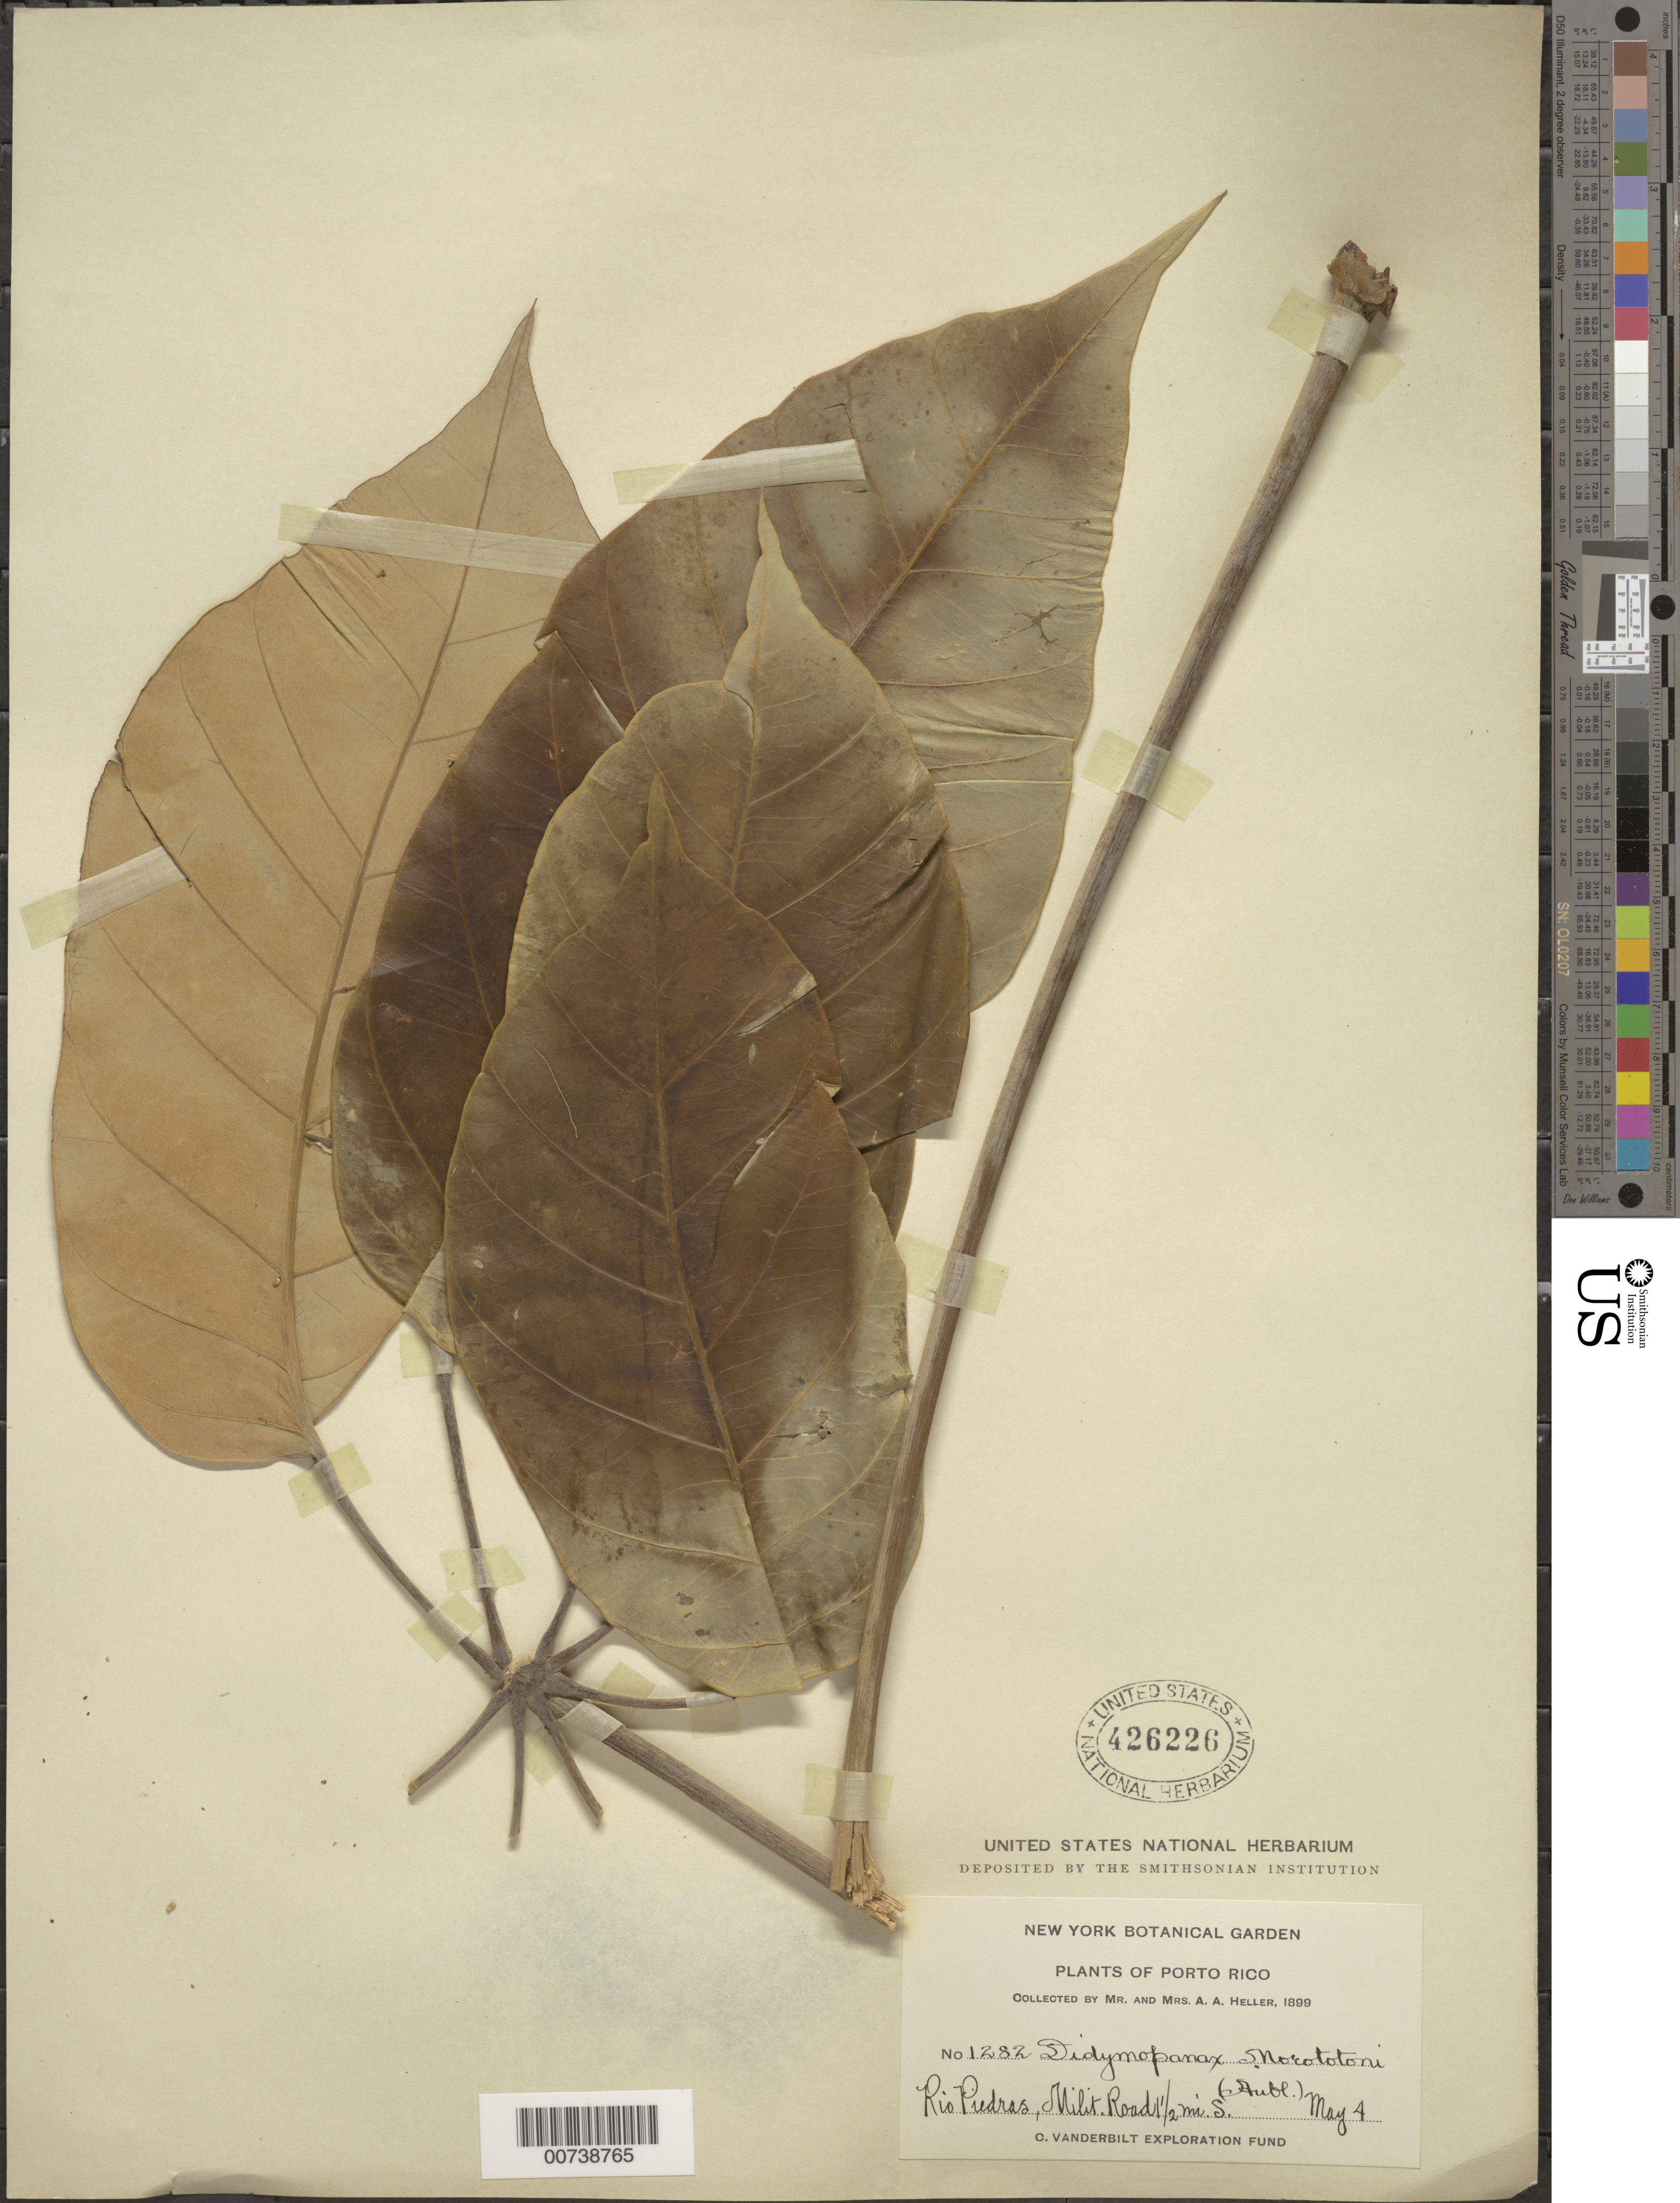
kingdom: Plantae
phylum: Tracheophyta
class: Magnoliopsida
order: Apiales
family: Araliaceae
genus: Schefflera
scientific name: Schefflera morototoni (Aubl.) Maguire, Steyerm. & Frodin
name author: (Aubl.) Maguire et al.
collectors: A. A. Heller & E. G. Heller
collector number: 1282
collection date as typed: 04 May 1899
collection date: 1899-05-04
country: Puerto Rico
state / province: San Juan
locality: Military Road 1 1/2 miles South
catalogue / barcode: US 426226